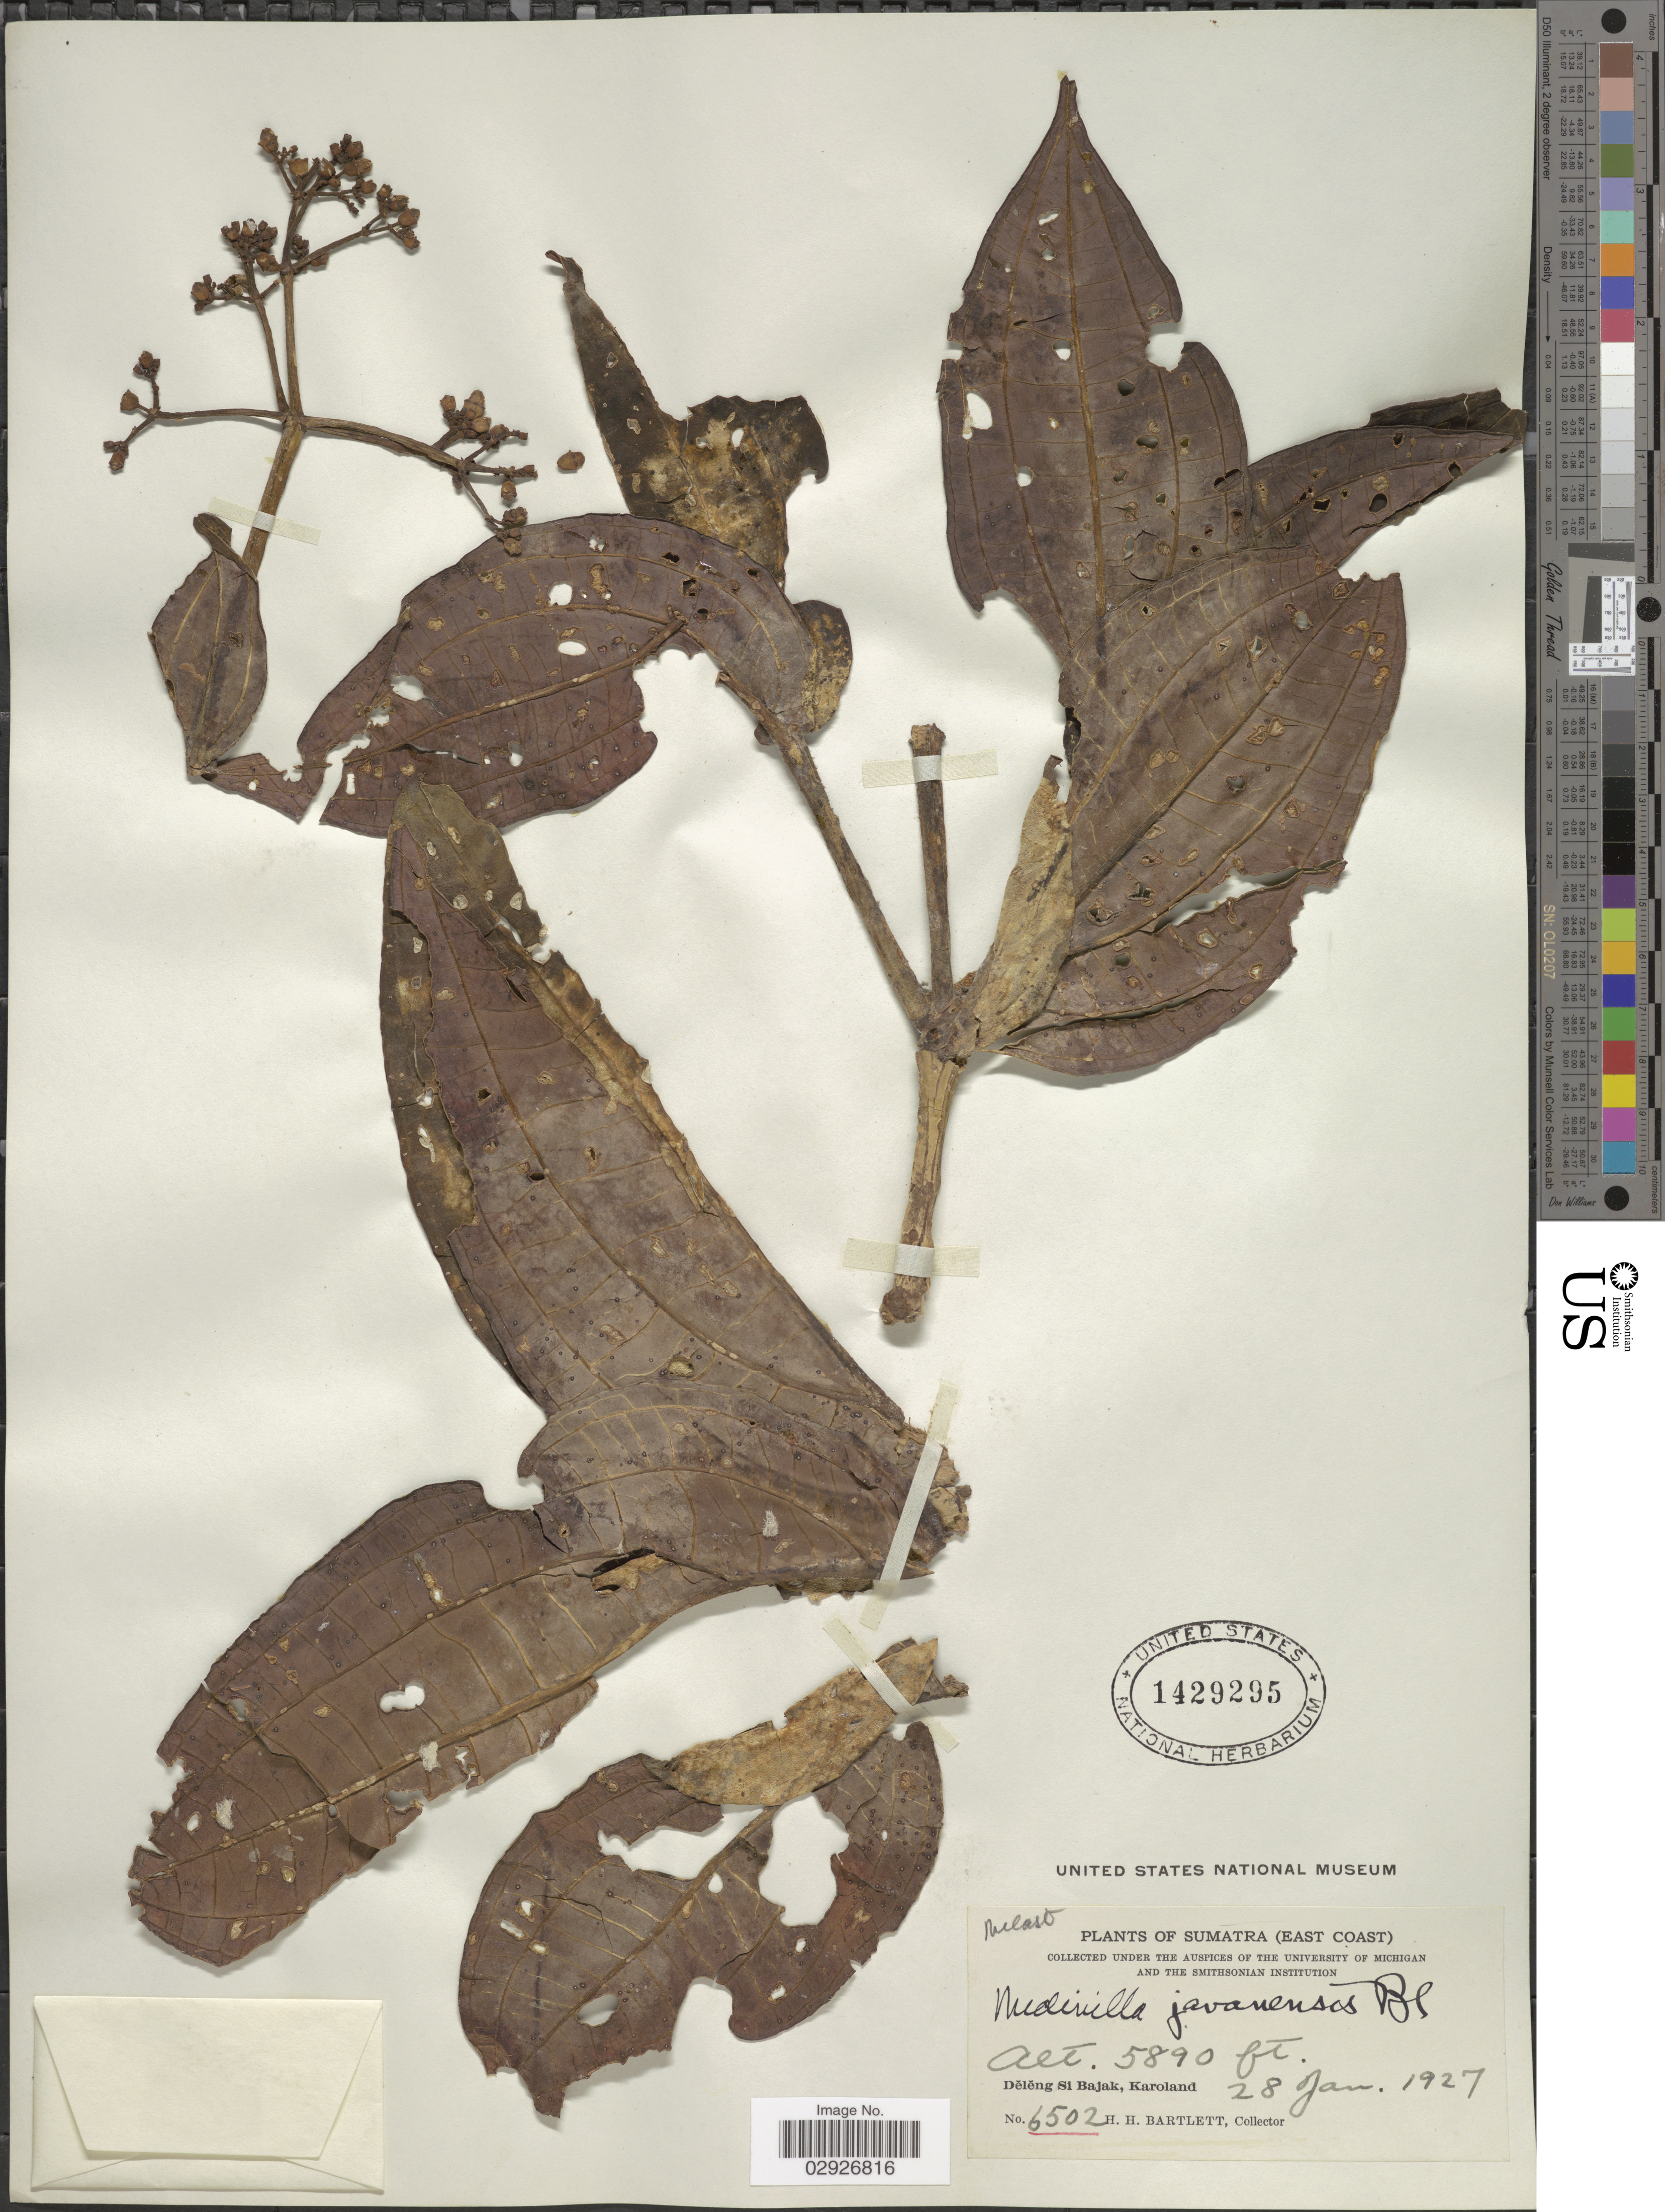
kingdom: Plantae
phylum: Tracheophyta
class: Magnoliopsida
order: Myrtales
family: Melastomataceae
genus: Medinilla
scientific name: Medinilla javanensis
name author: Blume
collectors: H. H. Bartlett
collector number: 6502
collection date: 1927-01-28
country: Indonesia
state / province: Sumatra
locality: (East Coast). Dêlêng Si Bajak, Karoland.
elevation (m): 1795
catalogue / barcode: US 1429295